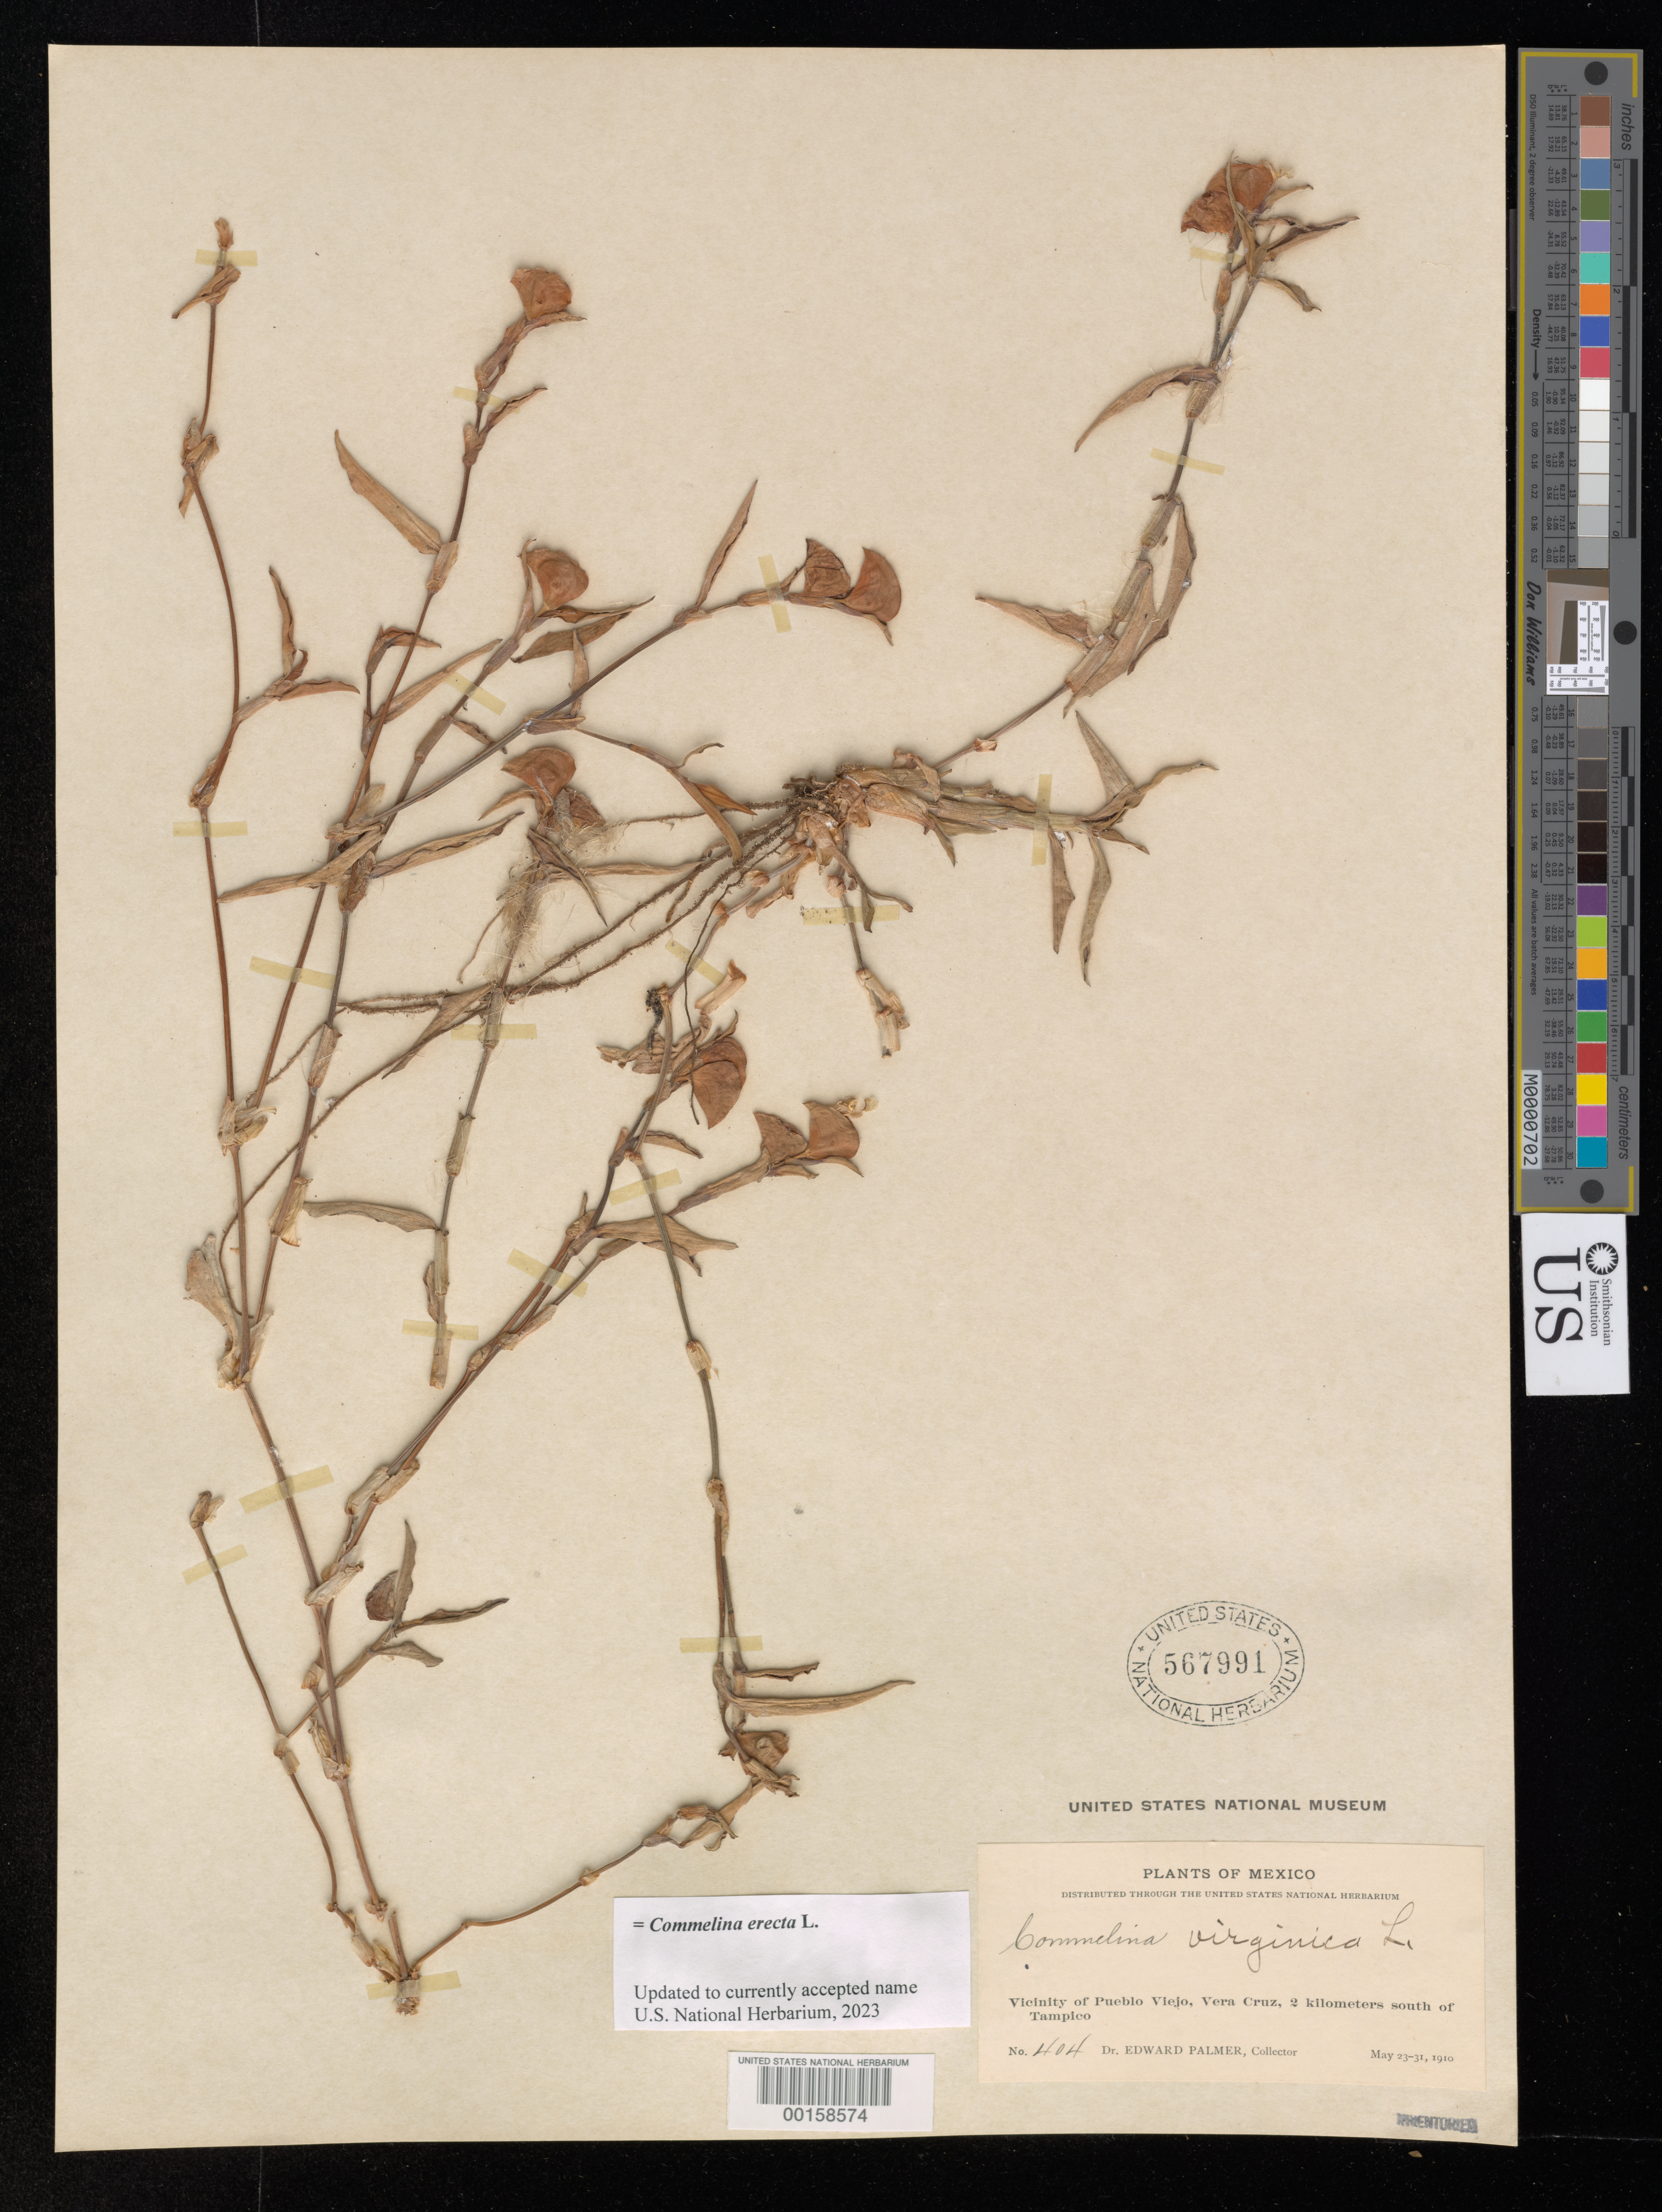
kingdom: Plantae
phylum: Tracheophyta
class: Liliopsida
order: Commelinales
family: Commelinaceae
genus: Commelina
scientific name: Commelina erecta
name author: L.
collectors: E. Palmer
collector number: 404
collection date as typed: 23 May 1910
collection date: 1910-05-23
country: Mexico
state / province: Veracruz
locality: Pueblo viejo; S of tampico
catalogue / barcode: US 567991